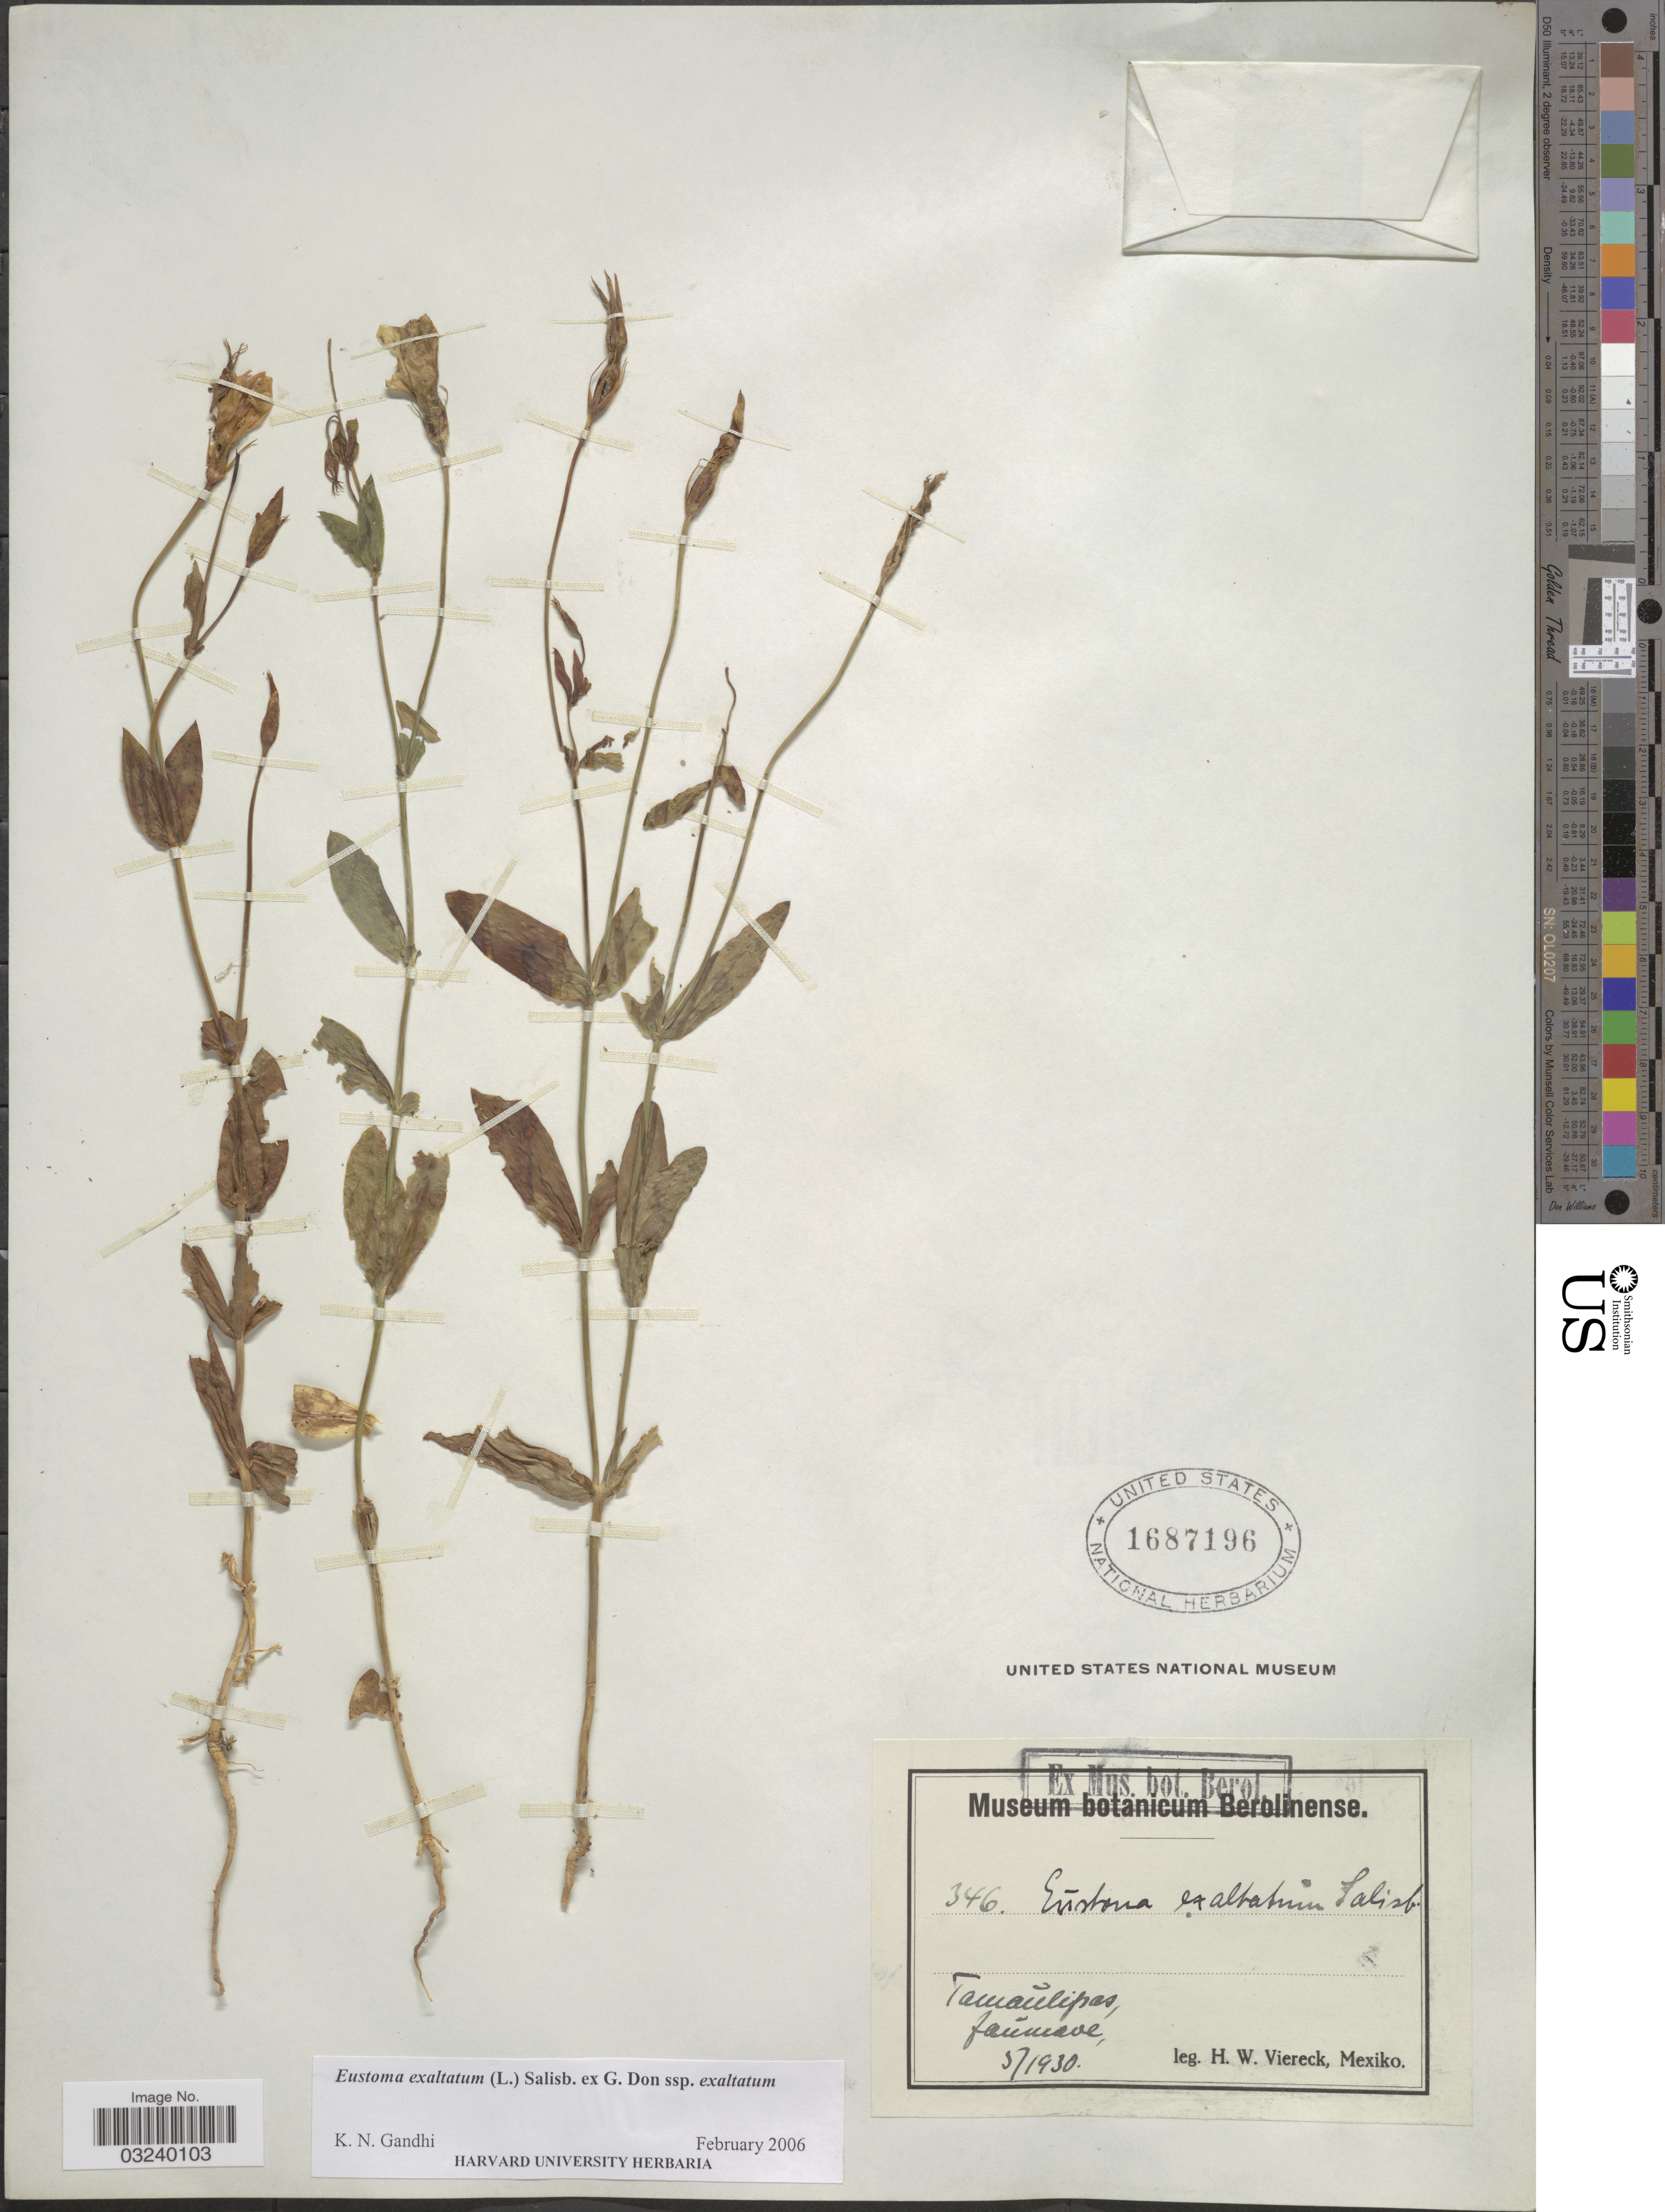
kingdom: Plantae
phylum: Tracheophyta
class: Magnoliopsida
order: Gentianales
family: Gentianaceae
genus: Eustoma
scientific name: Eustoma exaltatum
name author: (L.) Salisb. ex Don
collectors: H. W. Viereck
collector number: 346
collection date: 1930-05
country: Mexico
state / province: Tamaulipas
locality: Jaumave.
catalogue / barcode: US 1687196